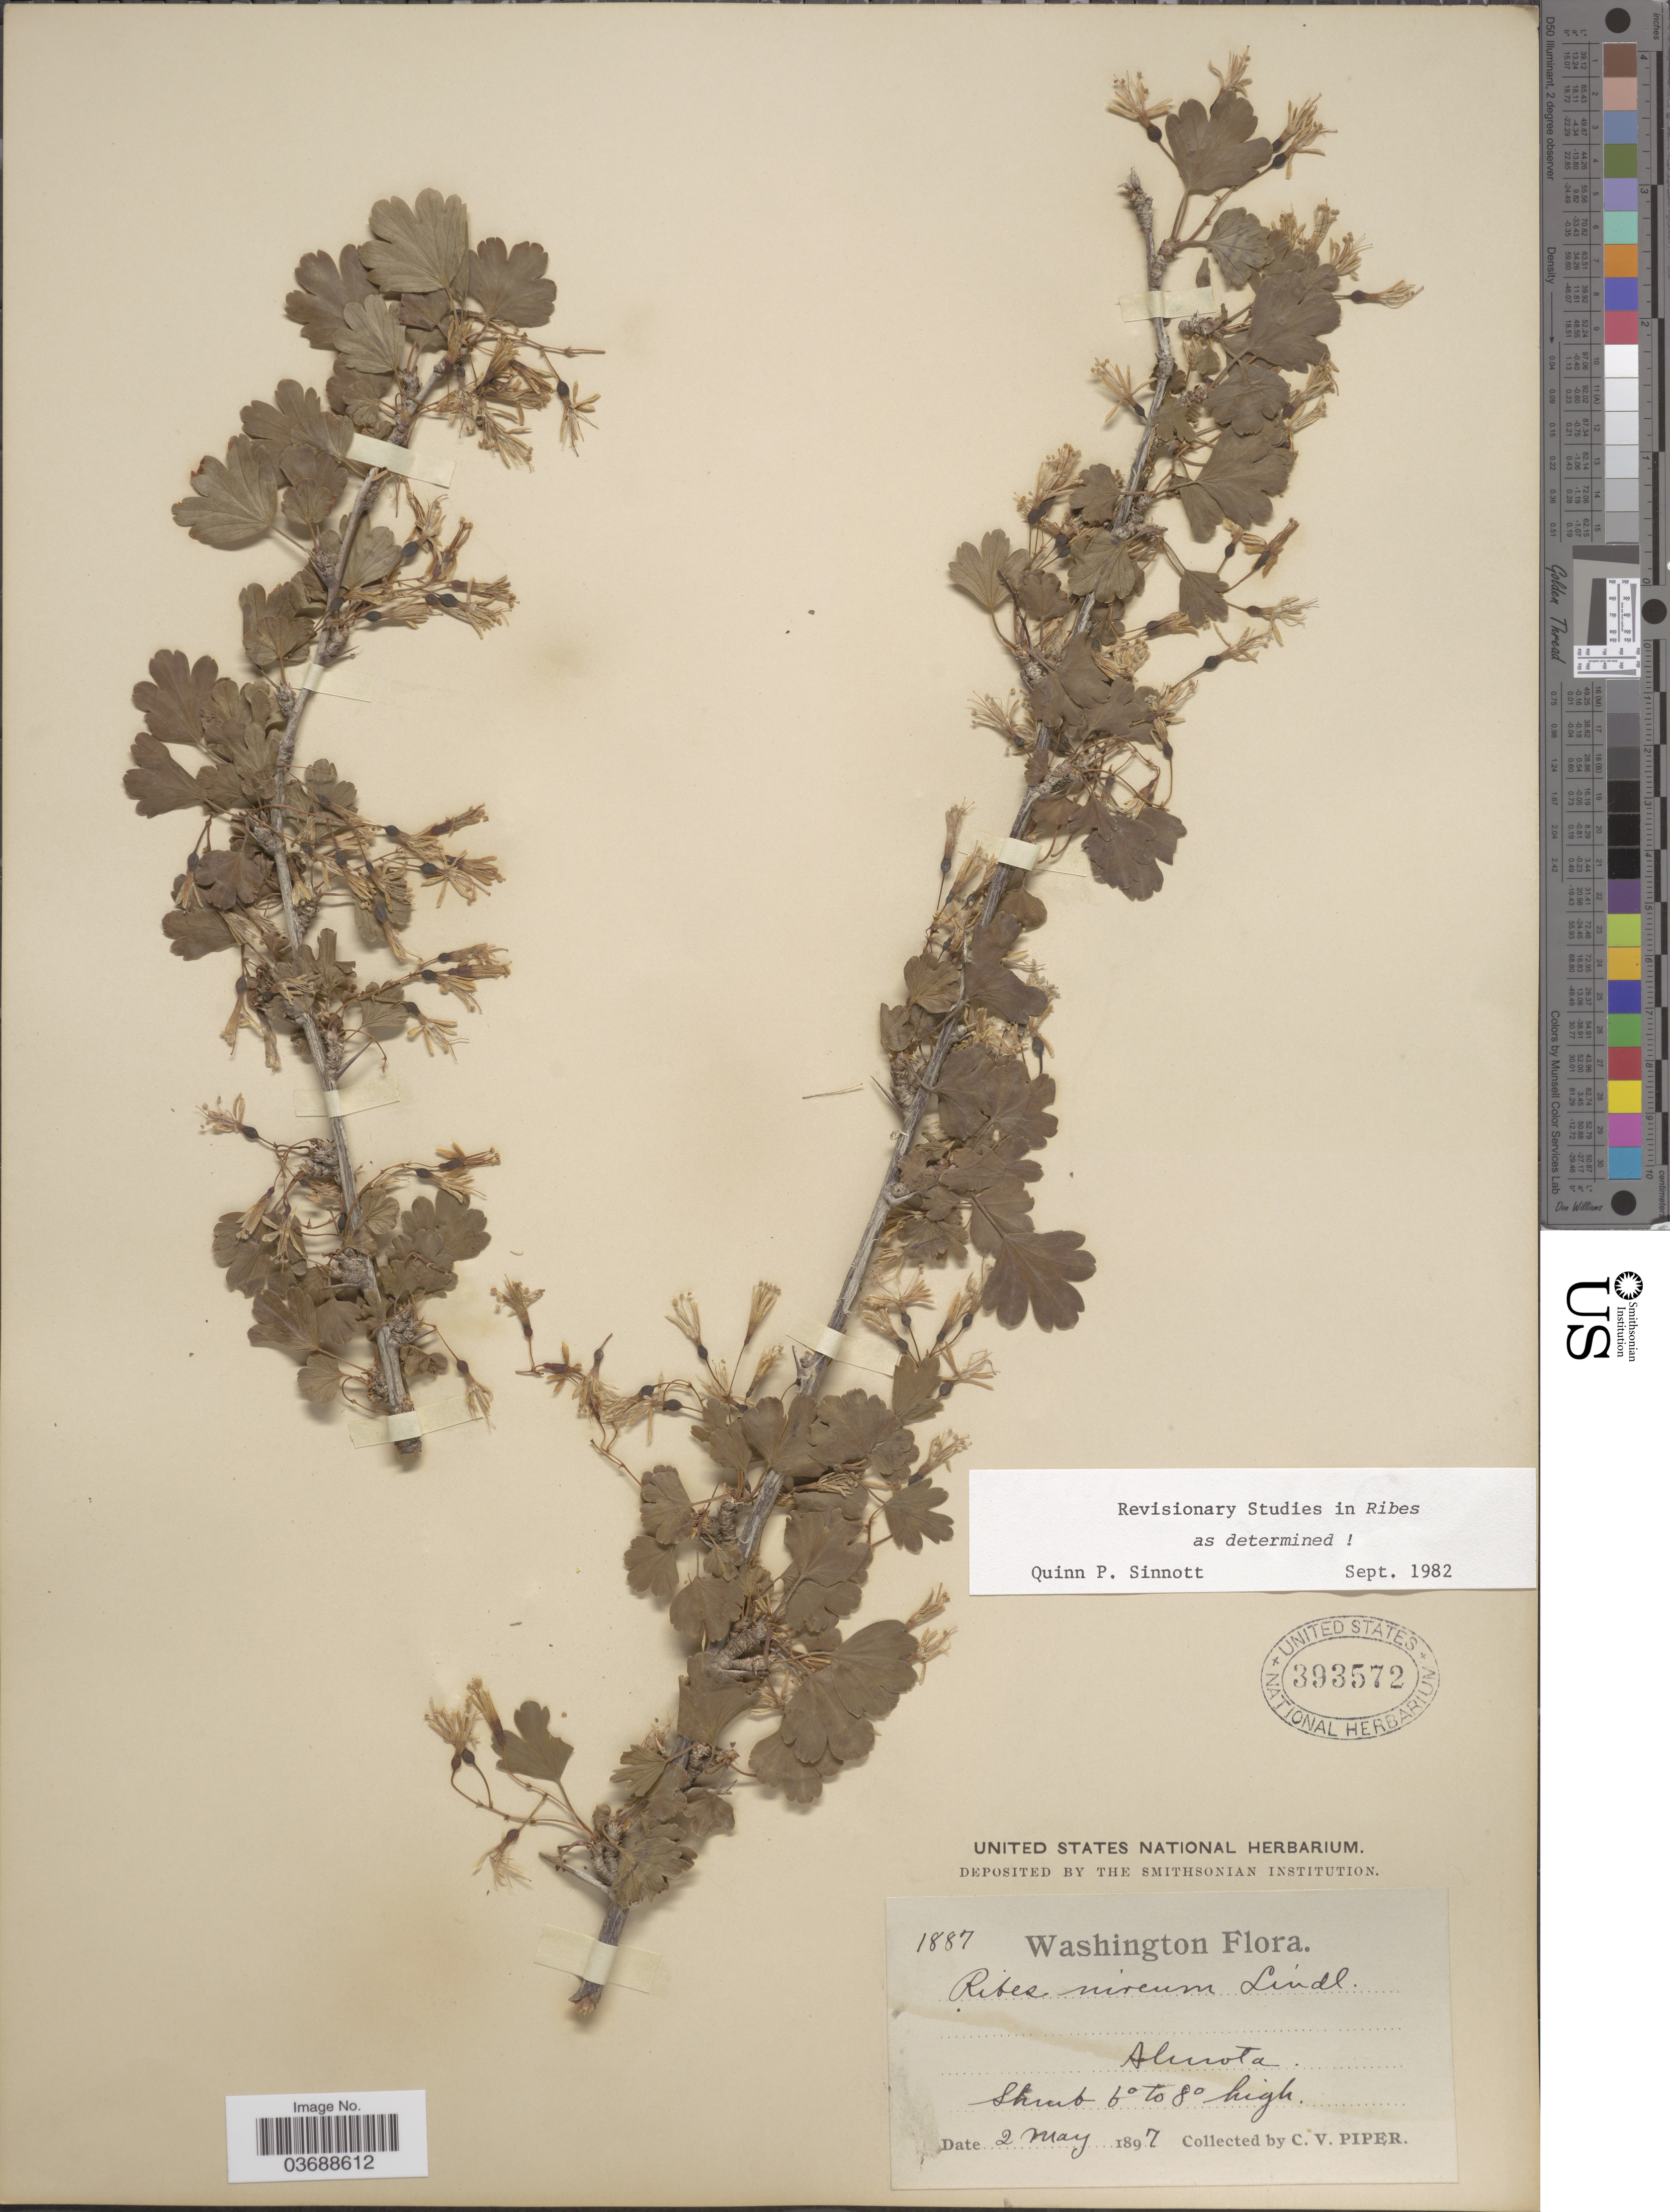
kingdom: Plantae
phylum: Tracheophyta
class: Magnoliopsida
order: Saxifragales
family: Grossulariaceae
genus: Ribes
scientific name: Ribes niveum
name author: Lindl.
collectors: C. V. Piper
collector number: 1887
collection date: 1897-05-02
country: United States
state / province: Washington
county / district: Whitman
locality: Almota.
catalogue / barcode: US 393572